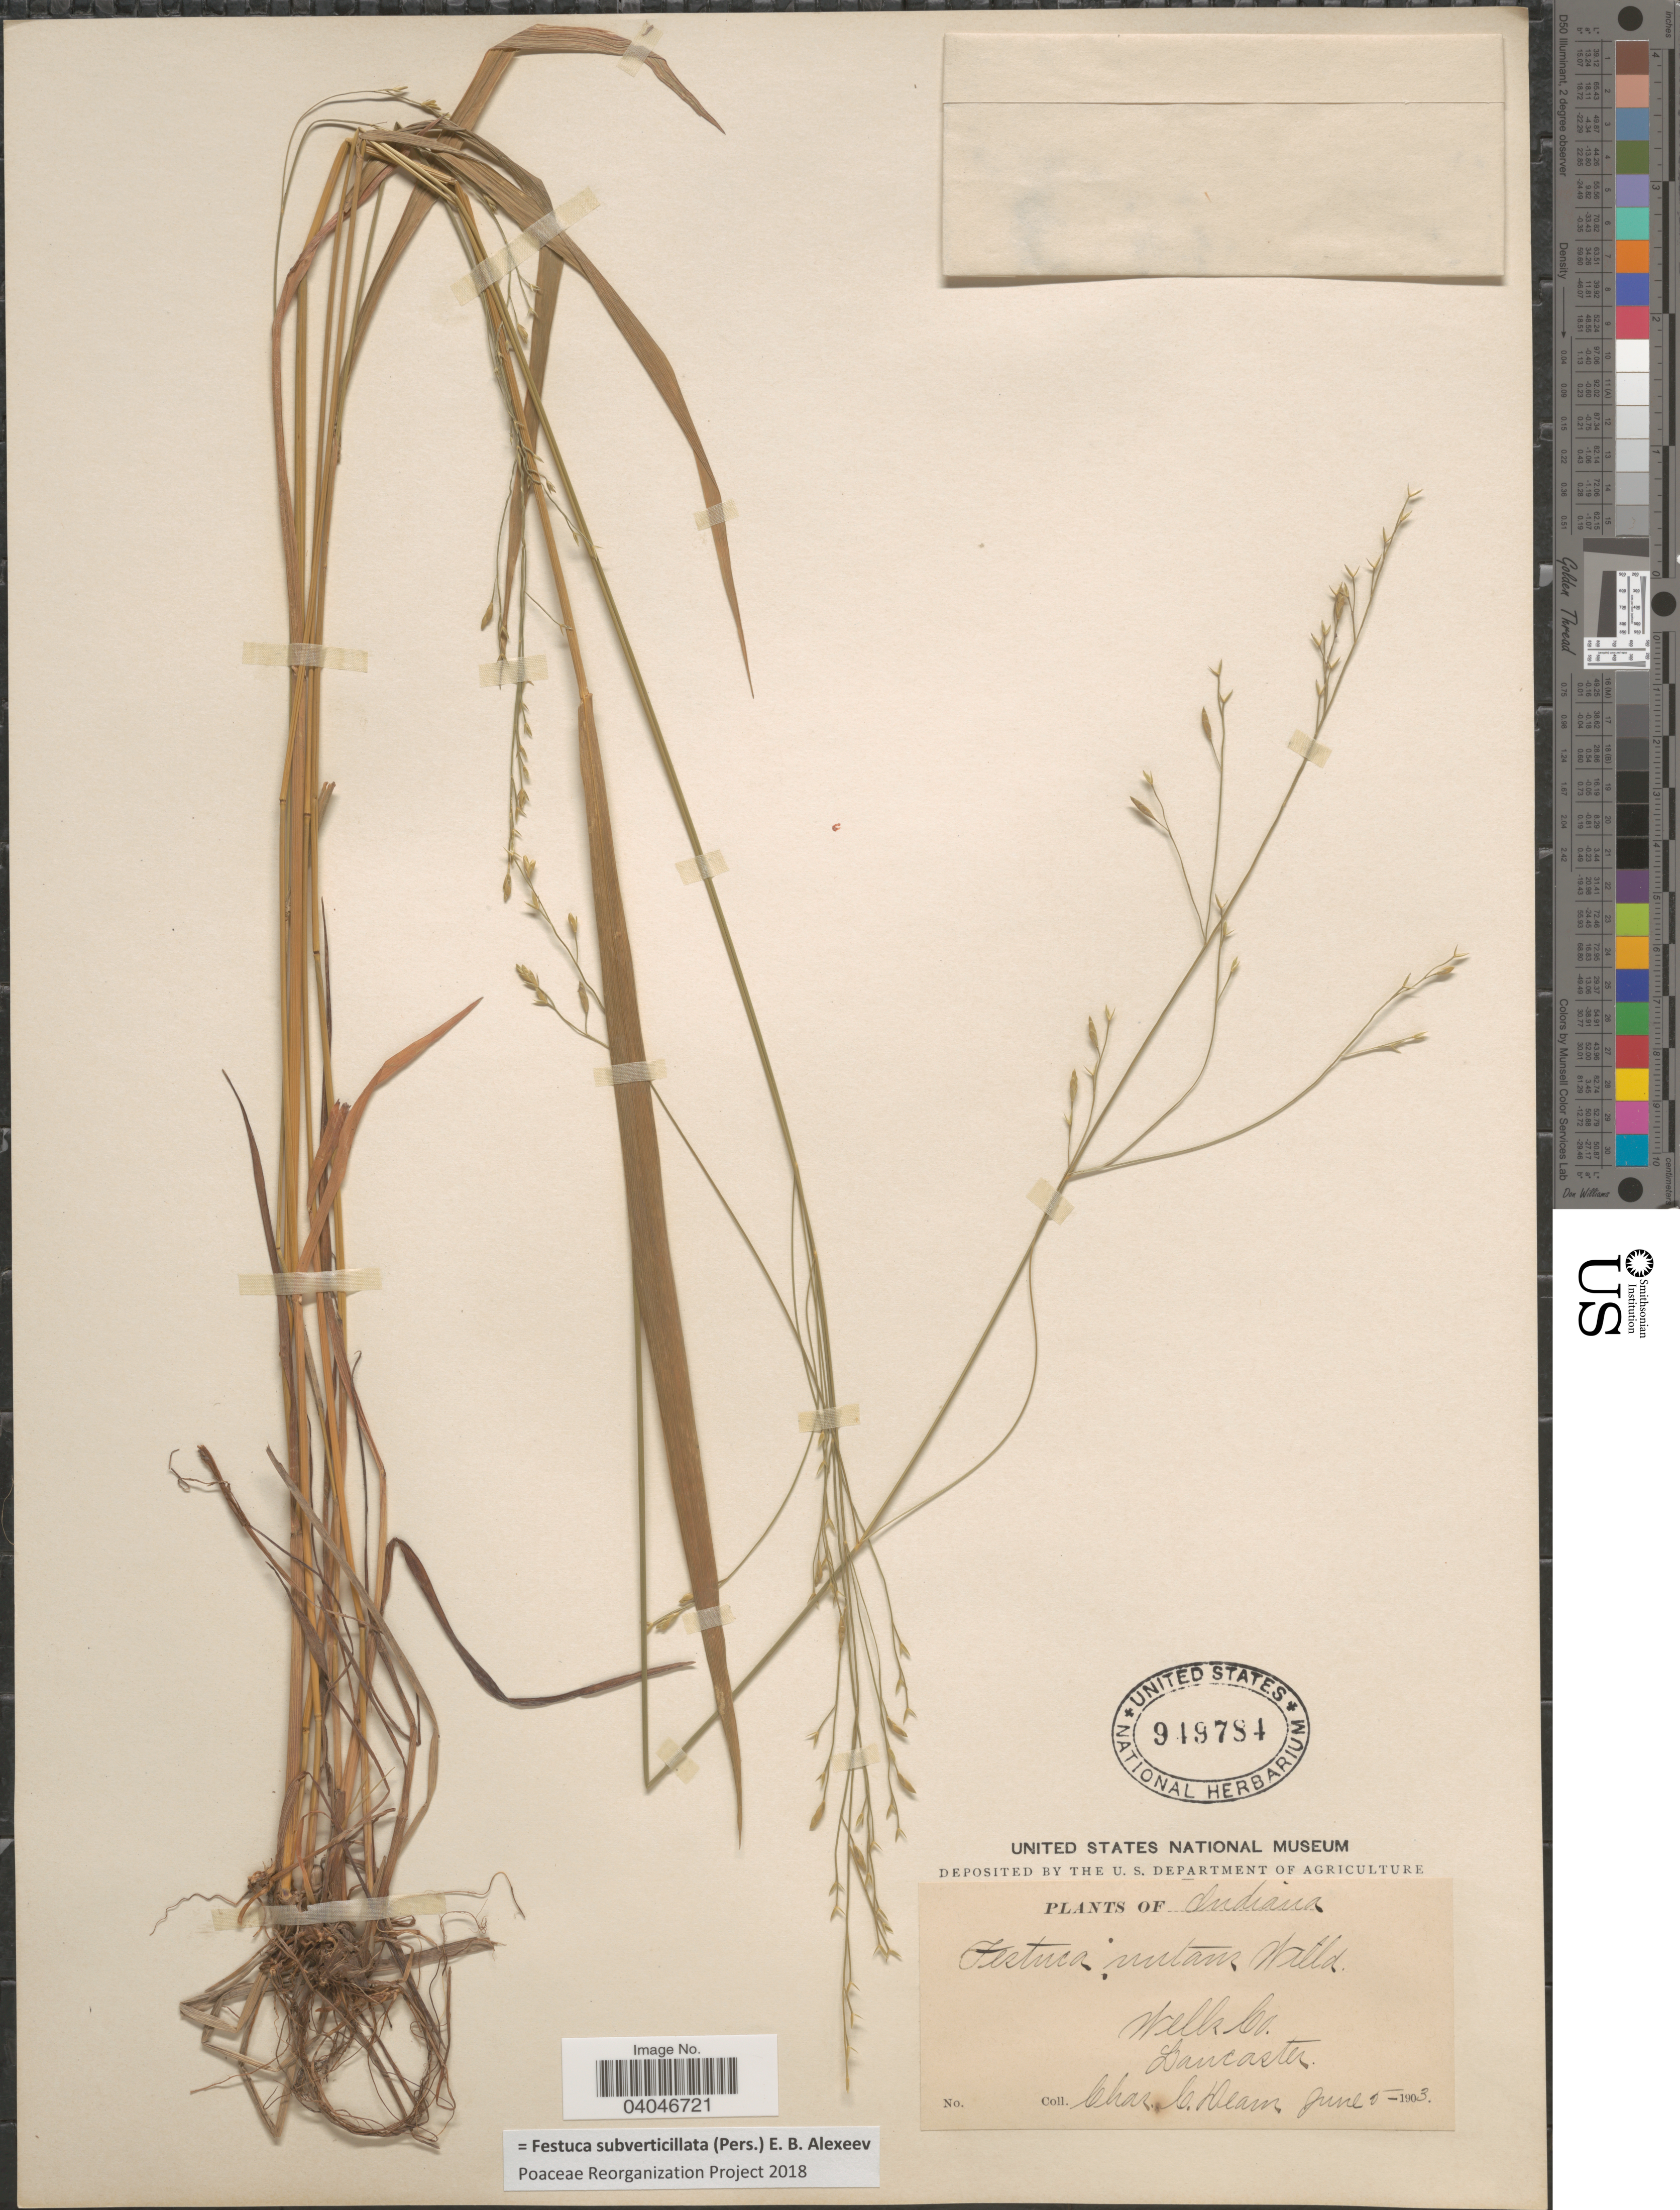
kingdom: Plantae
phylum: Tracheophyta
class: Liliopsida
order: Poales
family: Poaceae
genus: Festuca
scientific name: Festuca subverticillata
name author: (Pers.) E.B. Alexeev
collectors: C. Deam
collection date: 1903-06-05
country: United States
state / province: Indiana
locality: Wells Co. Lancaster.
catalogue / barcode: US 949784